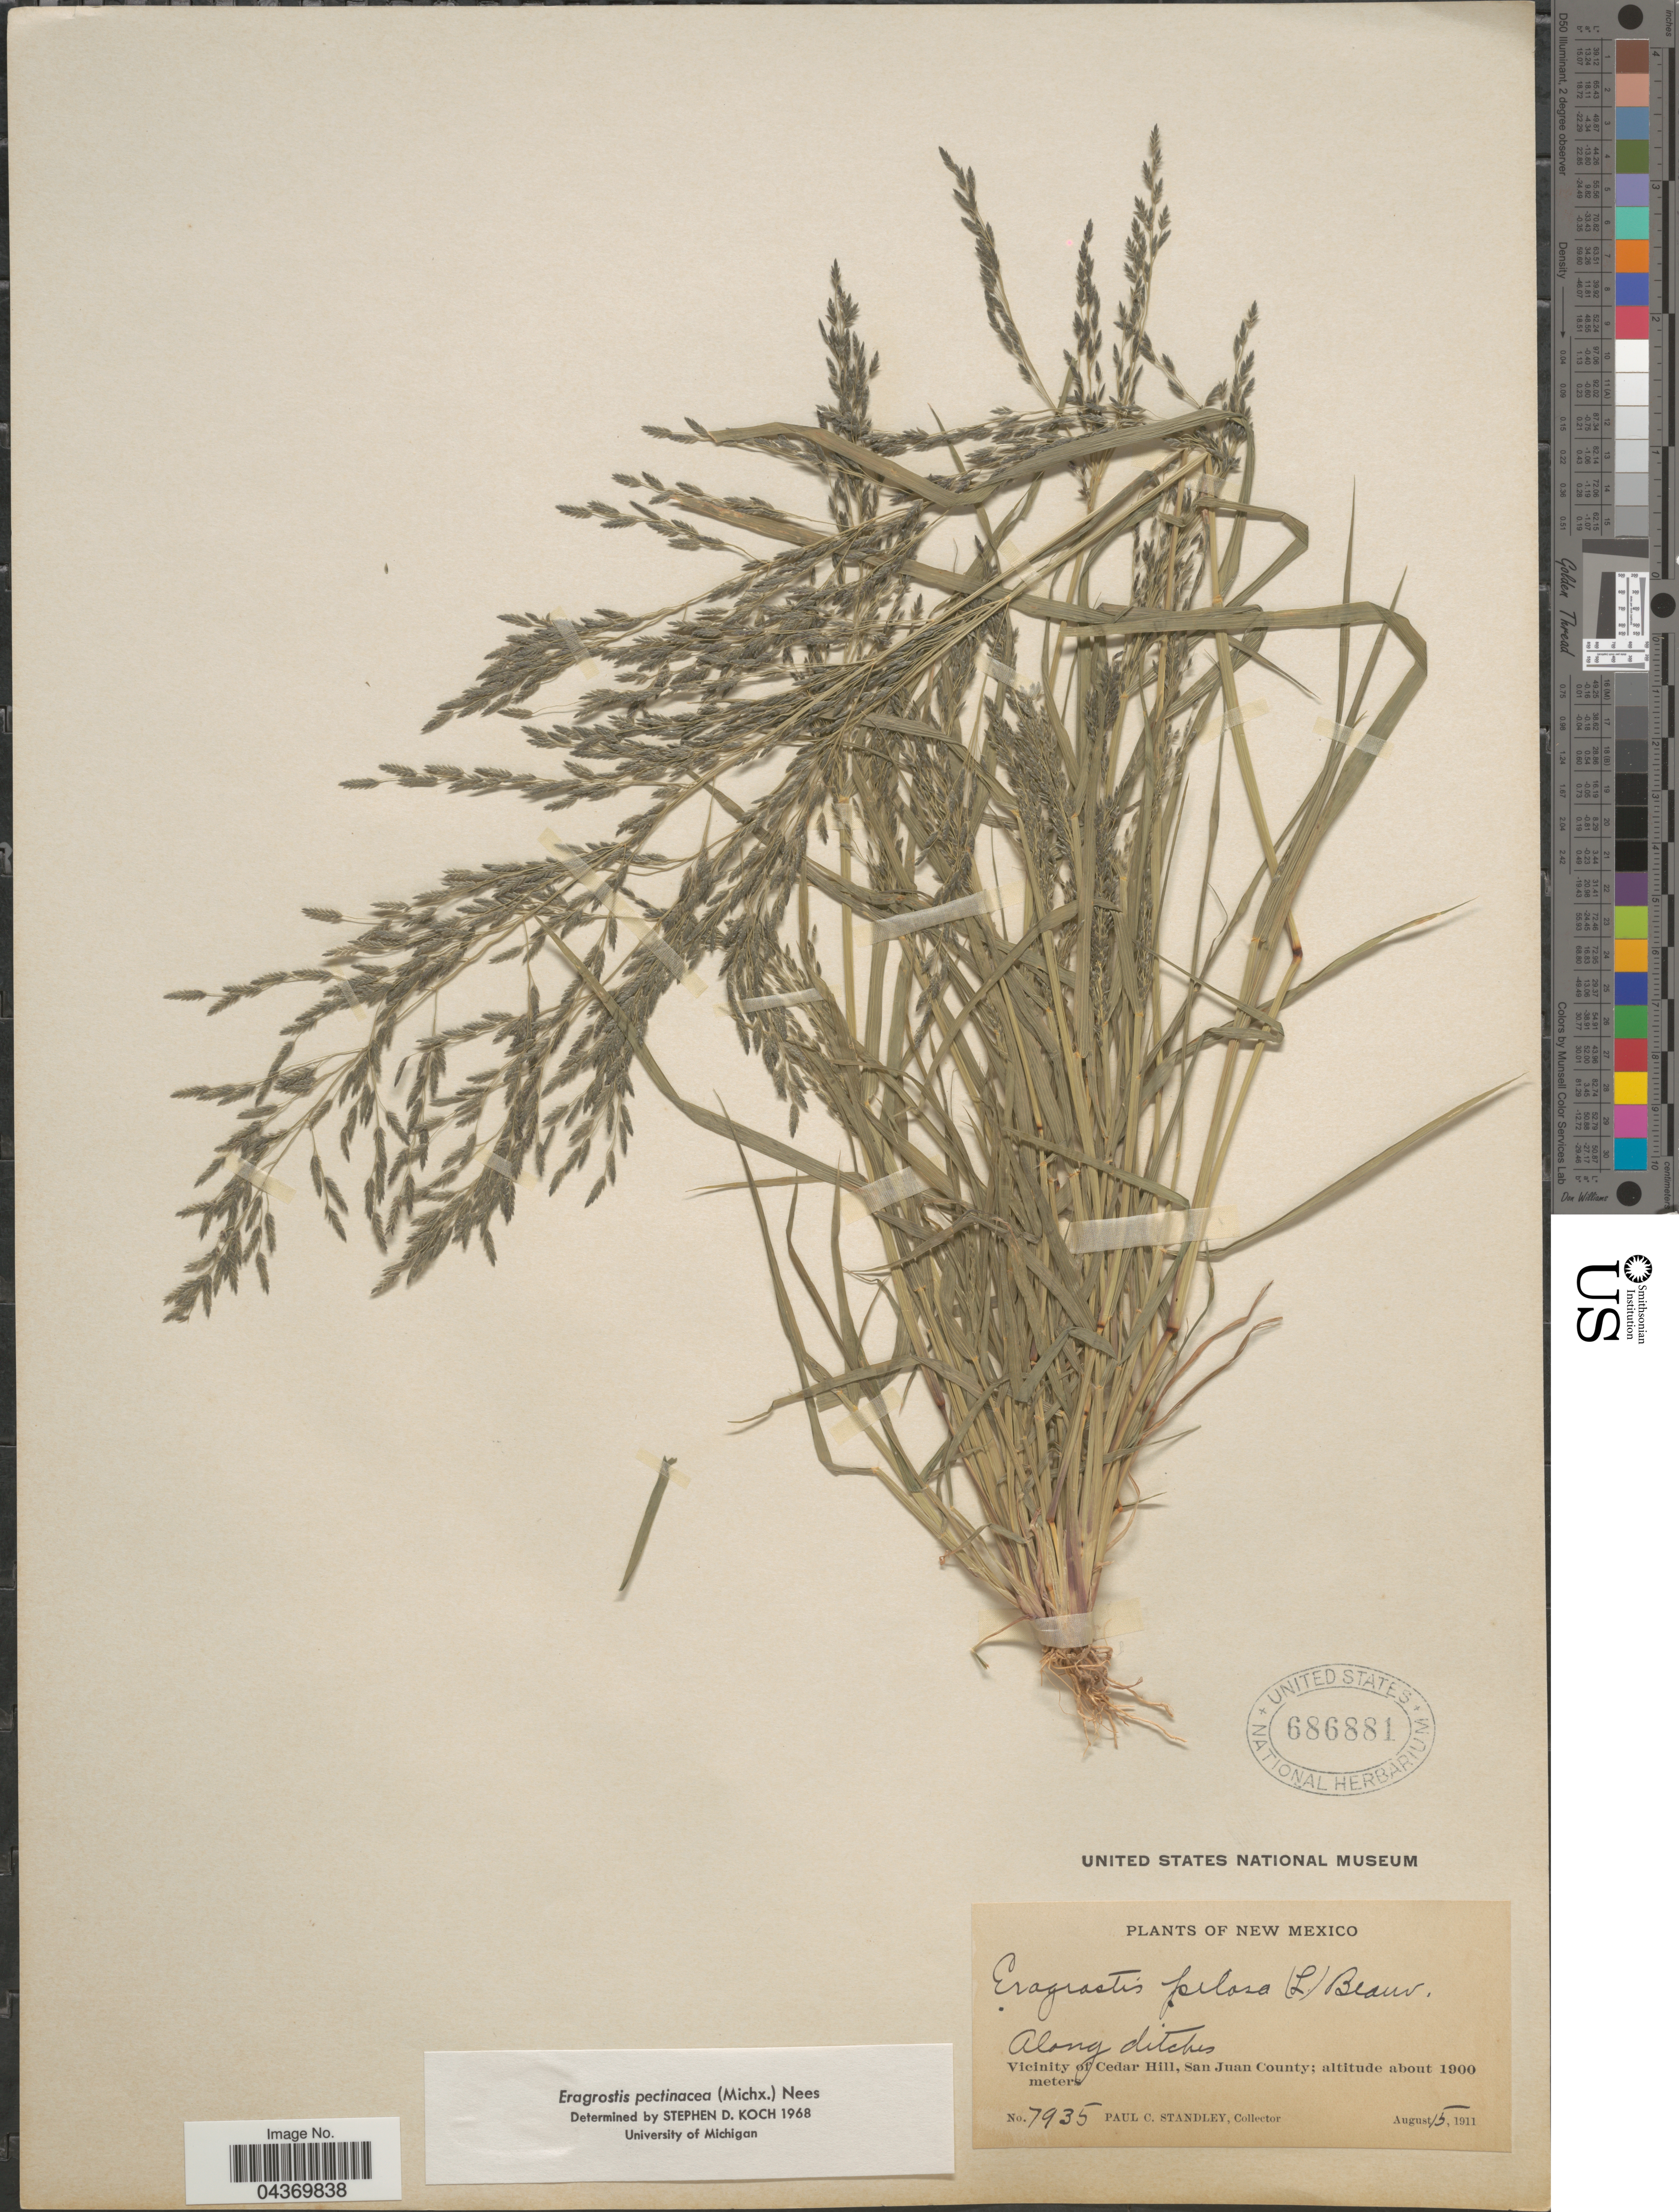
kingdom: Plantae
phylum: Tracheophyta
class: Liliopsida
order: Poales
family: Poaceae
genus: Eragrostis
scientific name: Eragrostis pectinacea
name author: (Michx.) Nees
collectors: P. C. Standley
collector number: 7935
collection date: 1911-08-15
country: United States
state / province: New Mexico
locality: Vicinity of Cedar Hill, San Juan County.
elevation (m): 1900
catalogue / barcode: US 686881